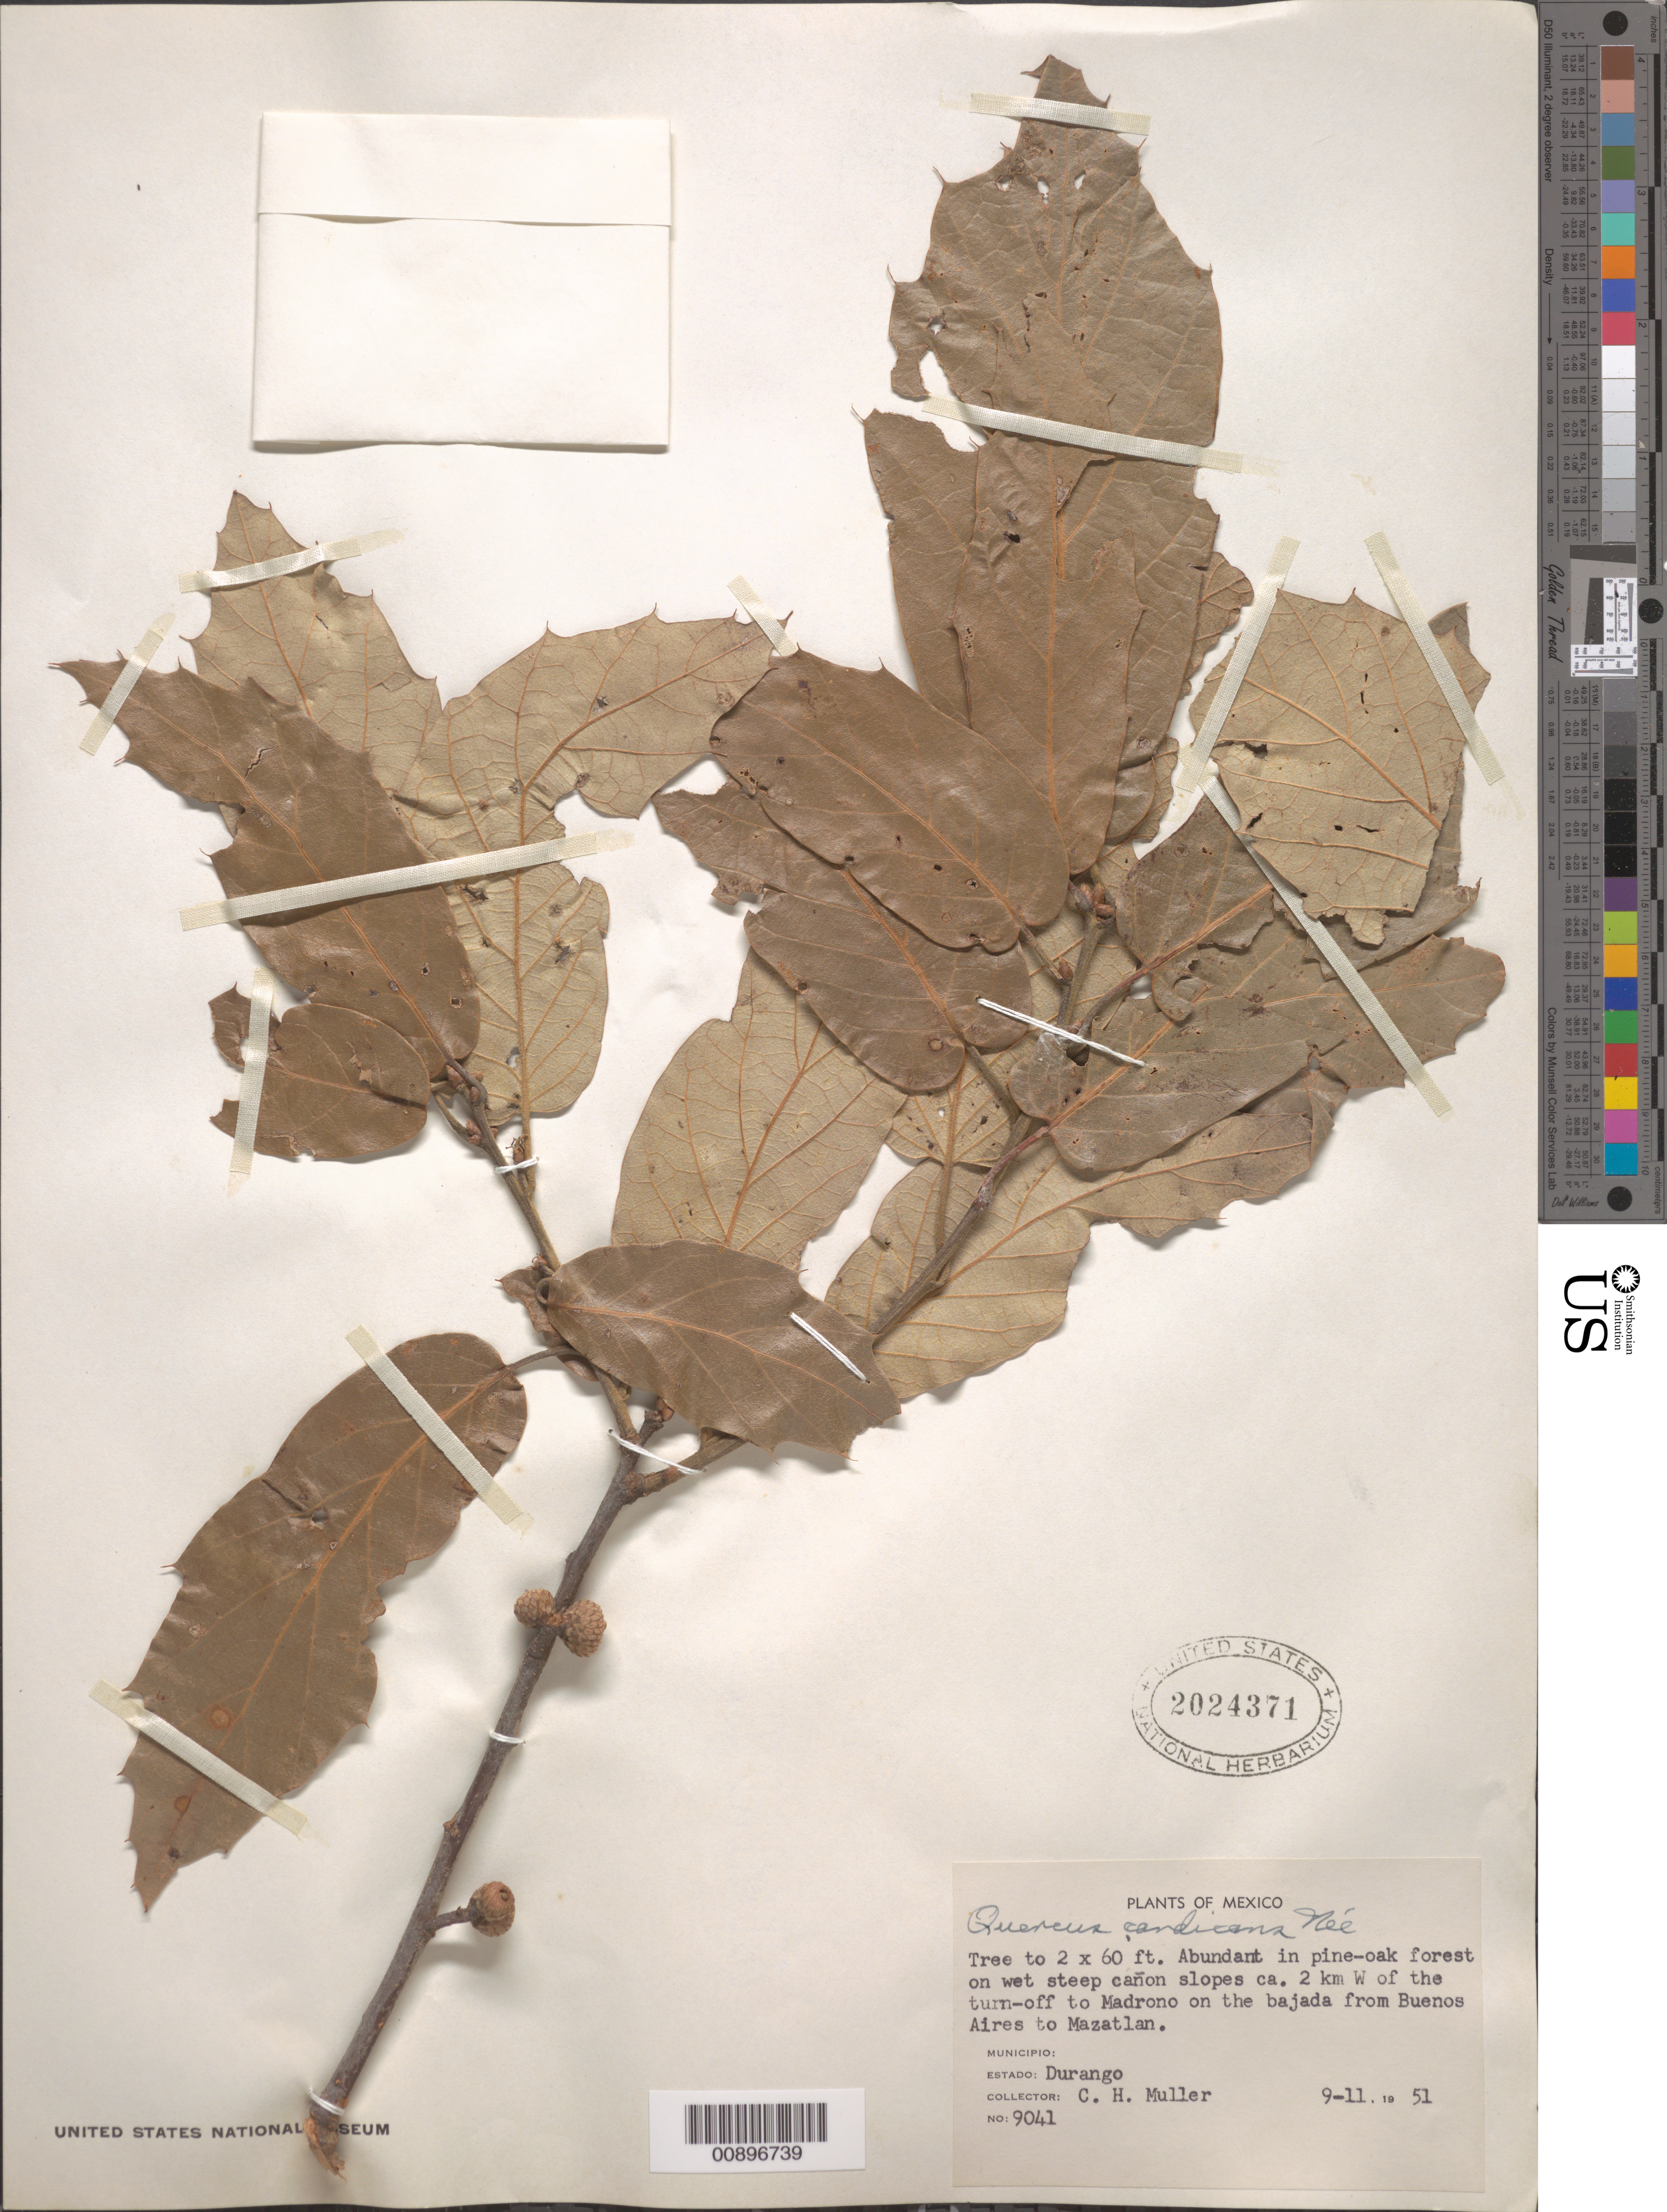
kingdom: Plantae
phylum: Tracheophyta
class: Magnoliopsida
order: Fagales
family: Fagaceae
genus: Quercus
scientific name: Quercus candicans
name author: Née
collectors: C. H. Muller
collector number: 9041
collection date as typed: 11 Sep 1951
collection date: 1951-09-11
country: Mexico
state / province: Durango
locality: Ca. 2 km W of the turn-off to Madrono on the bajada from Buenos Aires to Mazatlan.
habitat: Pine -oak forest on wet steep cañon slopes.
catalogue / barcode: US 2024371